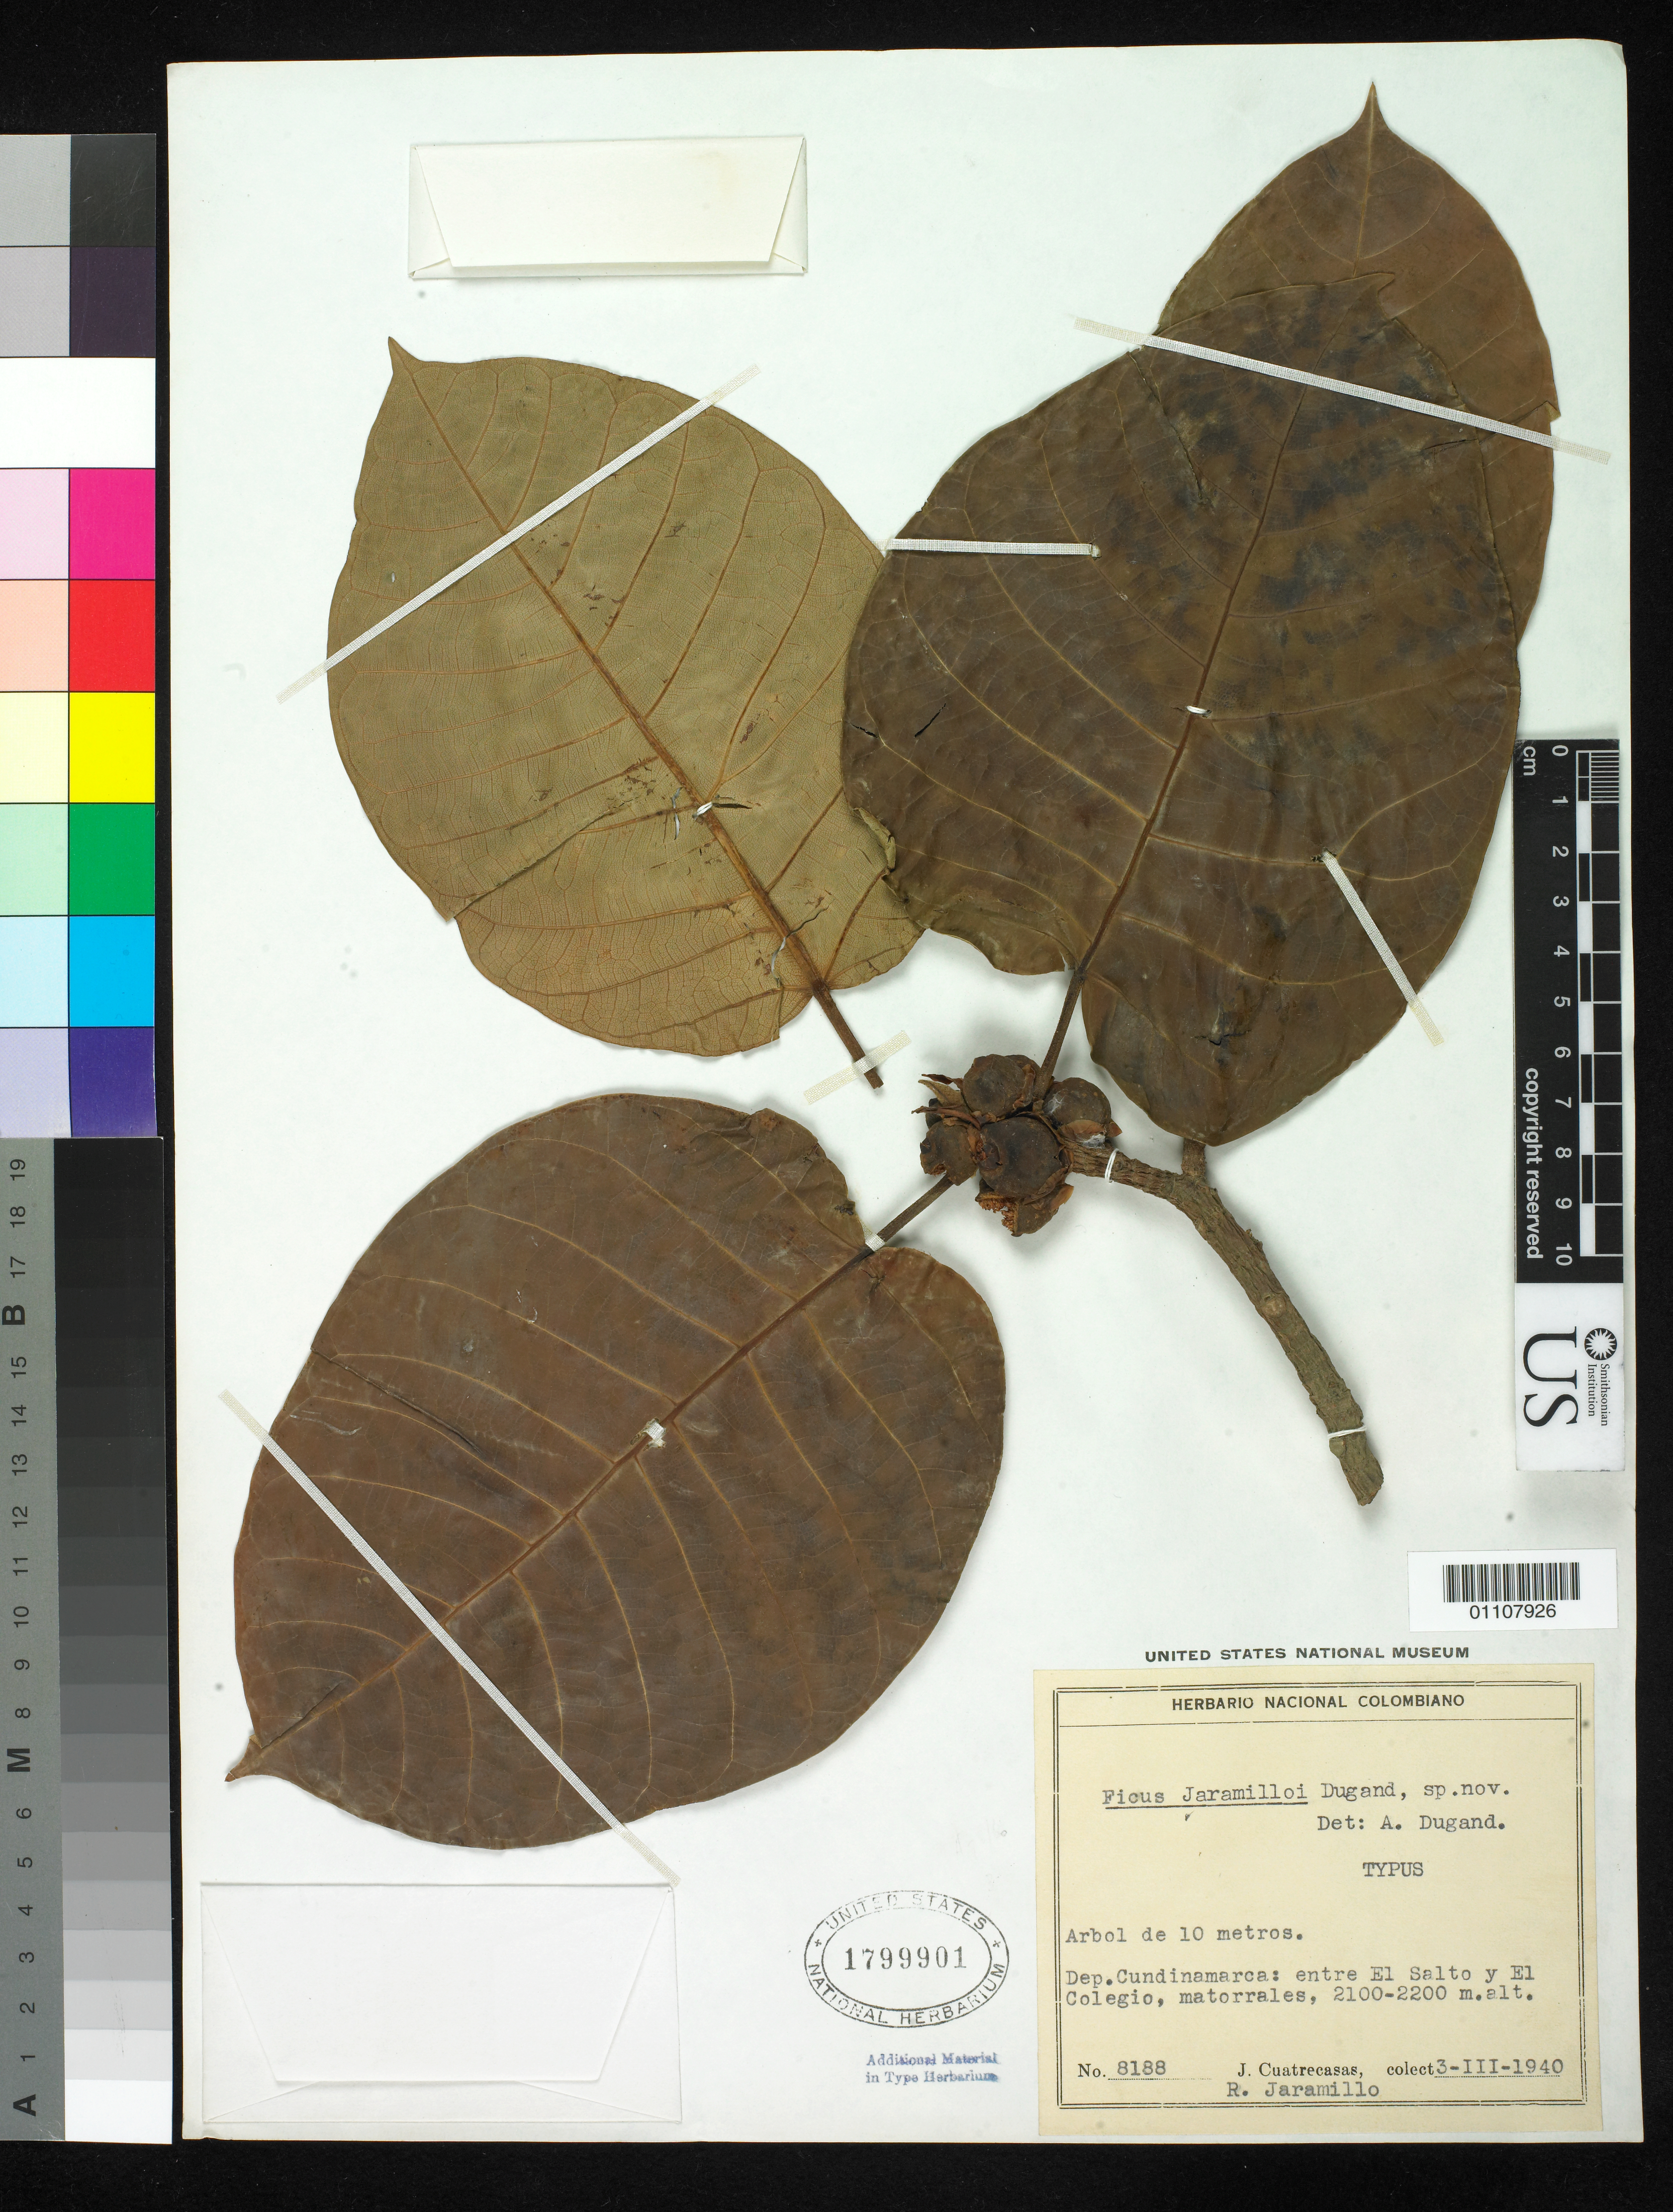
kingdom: Plantae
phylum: Tracheophyta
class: Magnoliopsida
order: Rosales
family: Moraceae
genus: Ficus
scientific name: Ficus jaramilloi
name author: Dugand G.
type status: Isotype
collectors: J. Cuatrecasas & R. Jaramillo M.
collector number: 8188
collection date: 1940-03-03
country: Colombia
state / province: Cundinamarca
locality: El Salto y El Colegio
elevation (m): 2100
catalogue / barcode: US 1799901